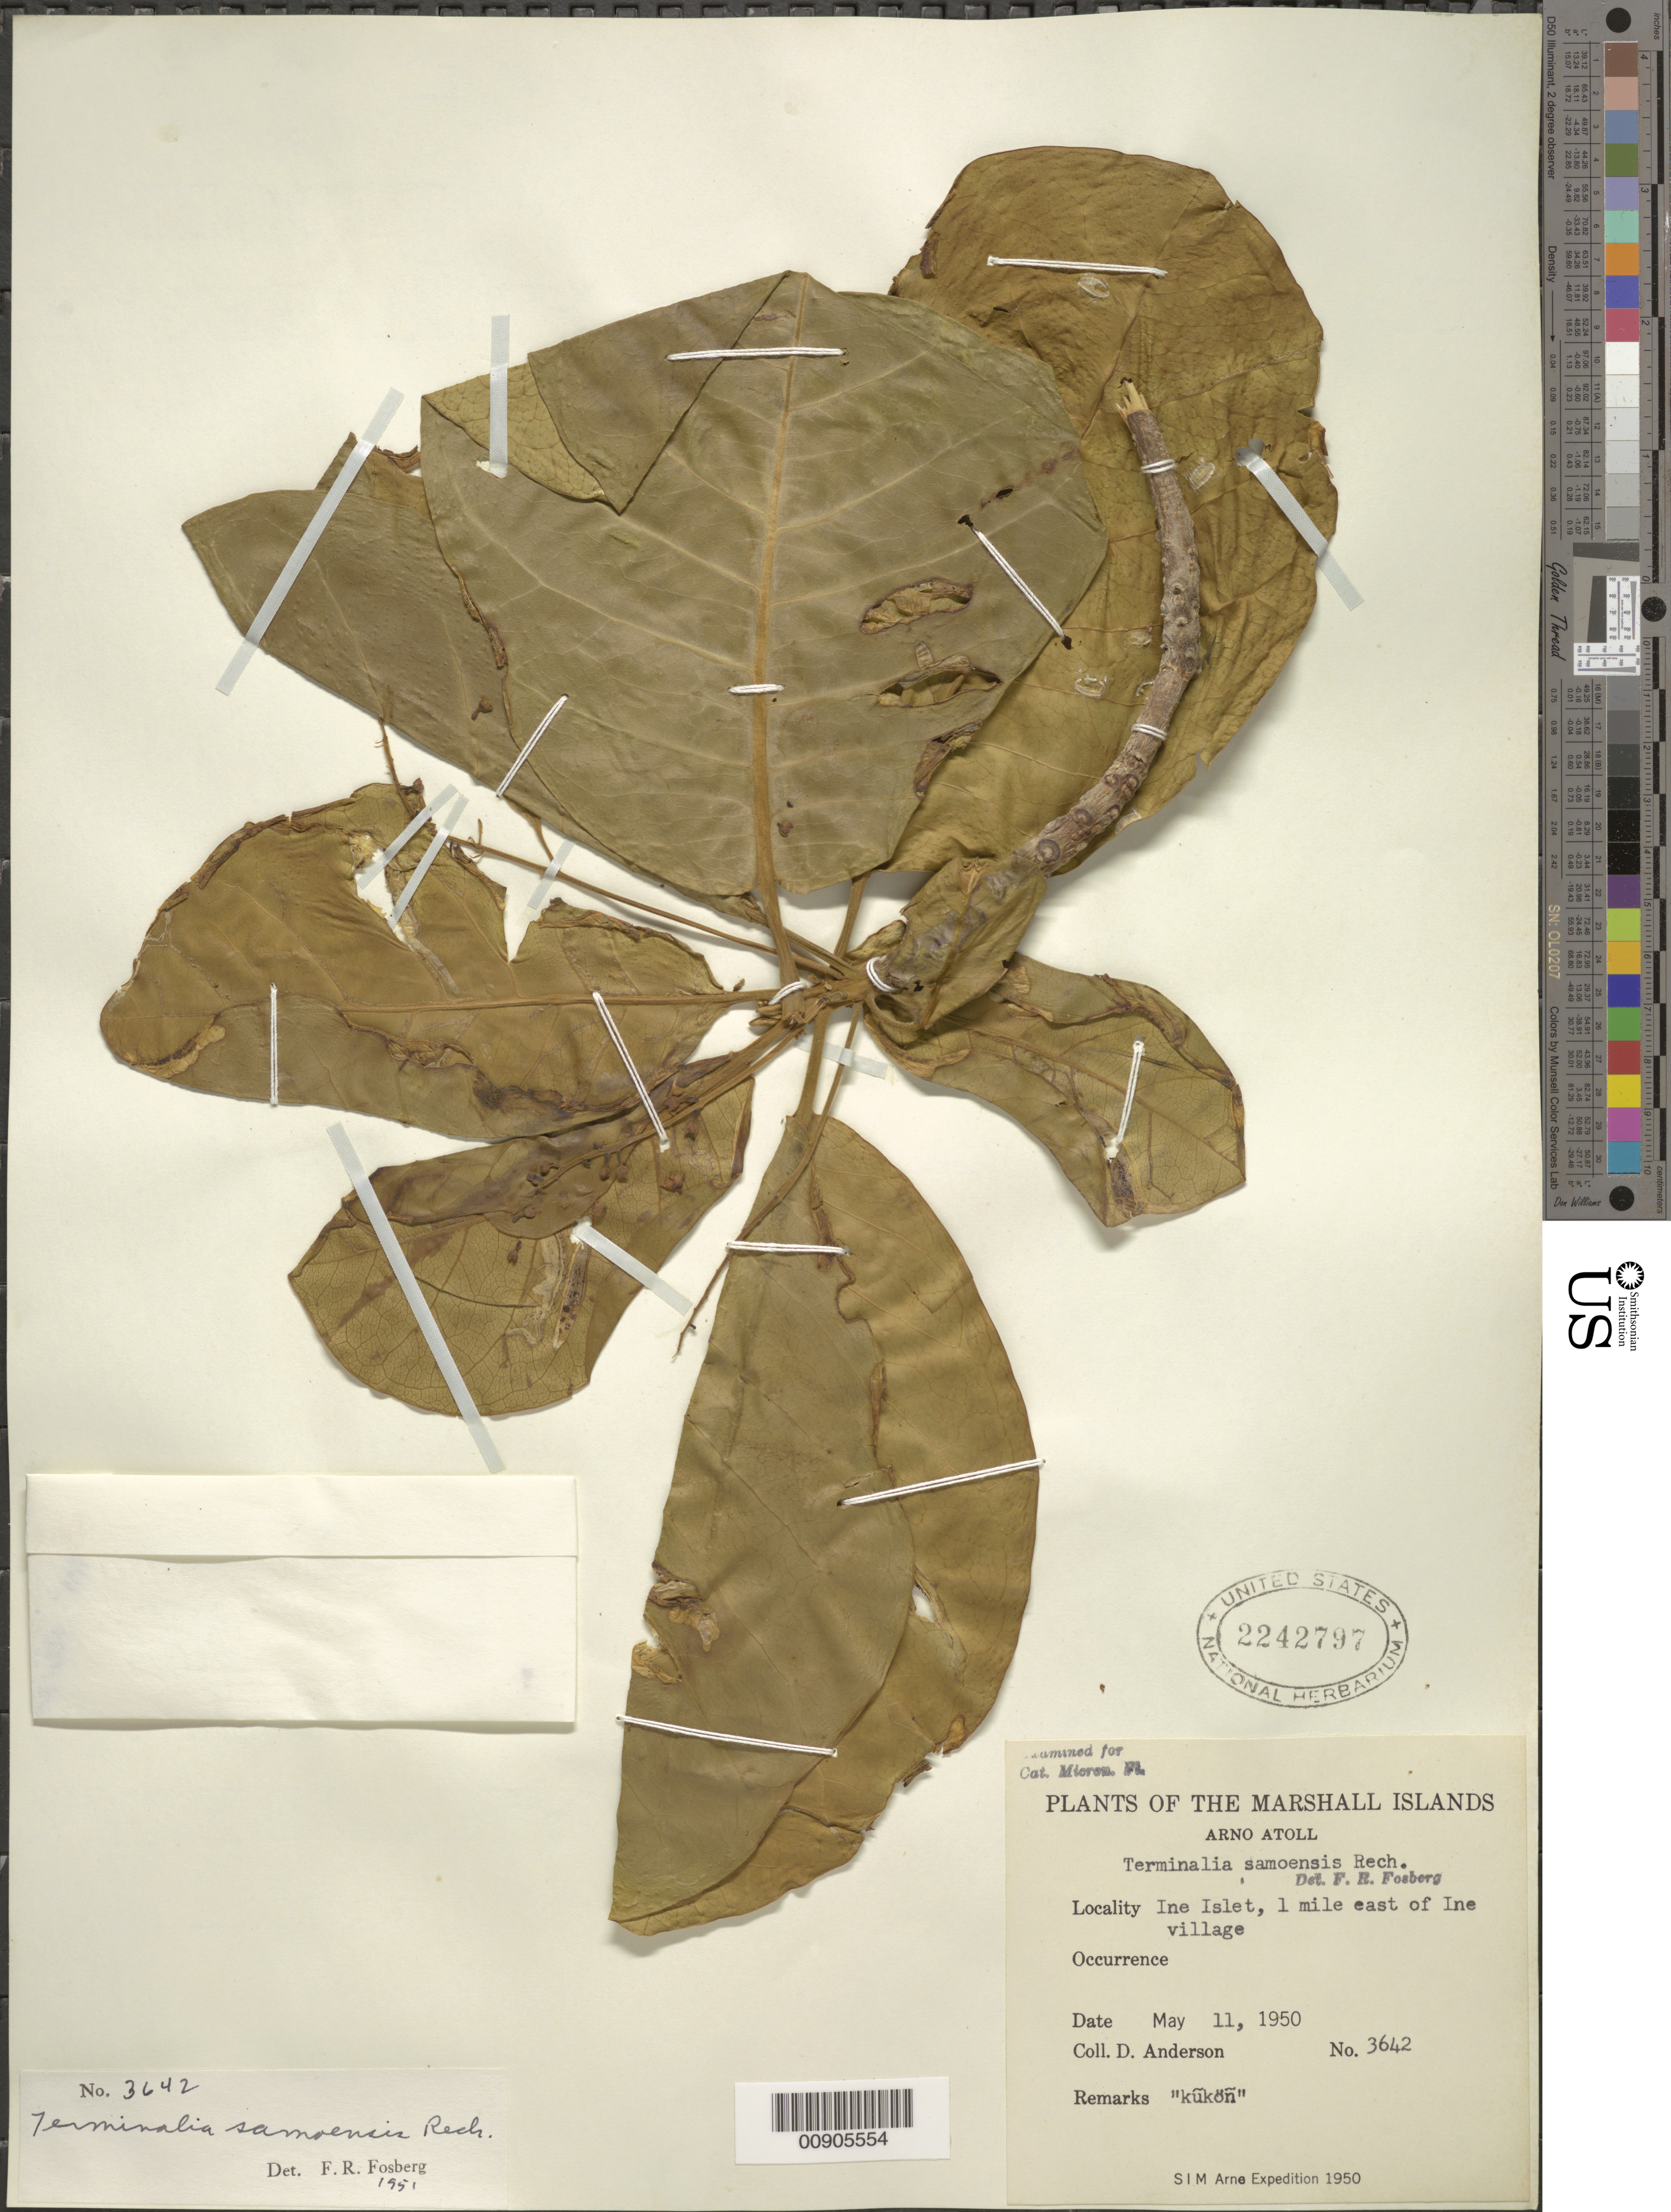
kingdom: Plantae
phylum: Tracheophyta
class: Magnoliopsida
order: Myrtales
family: Combretaceae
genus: Terminalia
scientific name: Terminalia samoensis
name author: Rech.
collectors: D. Anderson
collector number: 3642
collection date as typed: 11 May 1950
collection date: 1950-05-11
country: Marshall Islands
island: Arno Atoll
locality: Ine Islet, 1 mile E of Ine Village.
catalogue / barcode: US 2242797